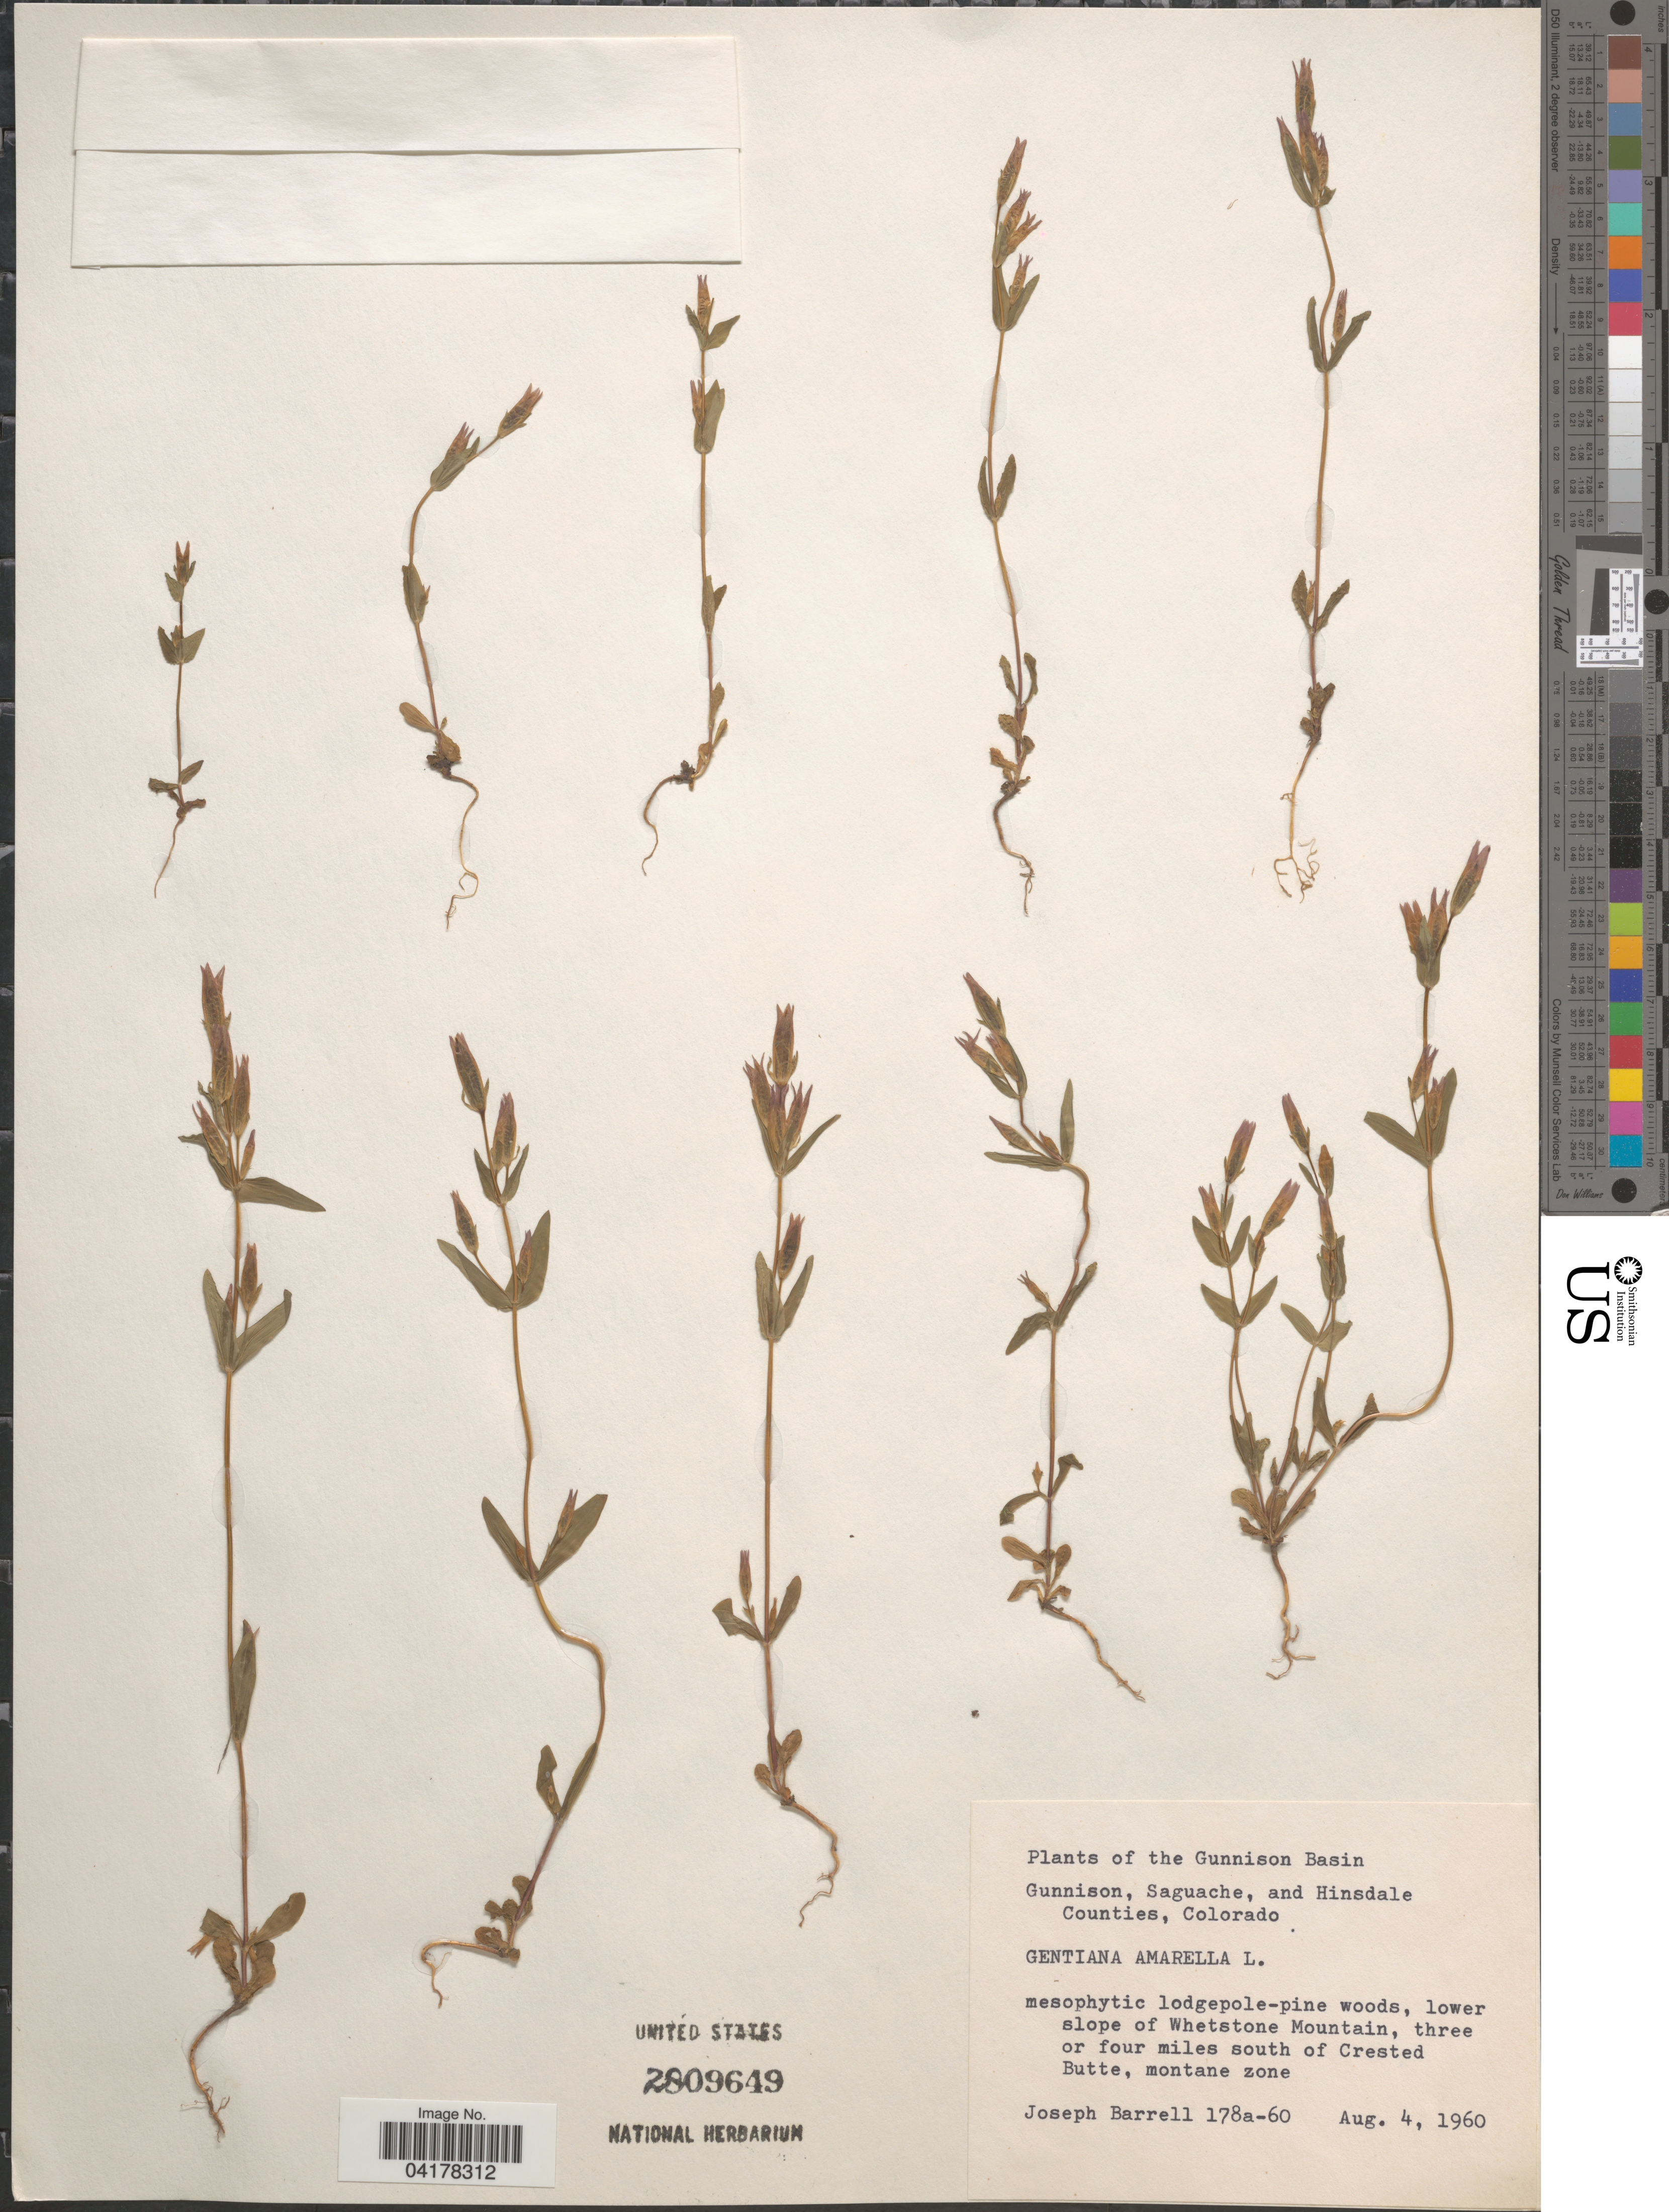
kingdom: Plantae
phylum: Tracheophyta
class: Magnoliopsida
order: Gentianales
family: Gentianaceae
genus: Gentiana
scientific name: Gentiana amarella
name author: L.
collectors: J. Barrell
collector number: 178a-60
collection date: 1960-08-04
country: United States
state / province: Colorado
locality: The Gunnison Basin. Gunnison, Saguache, and Hinsdale Counties. Lower slope of Whetstone Mountain, three or four miles south of Crested Butte, montane zone.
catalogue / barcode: US 2809649